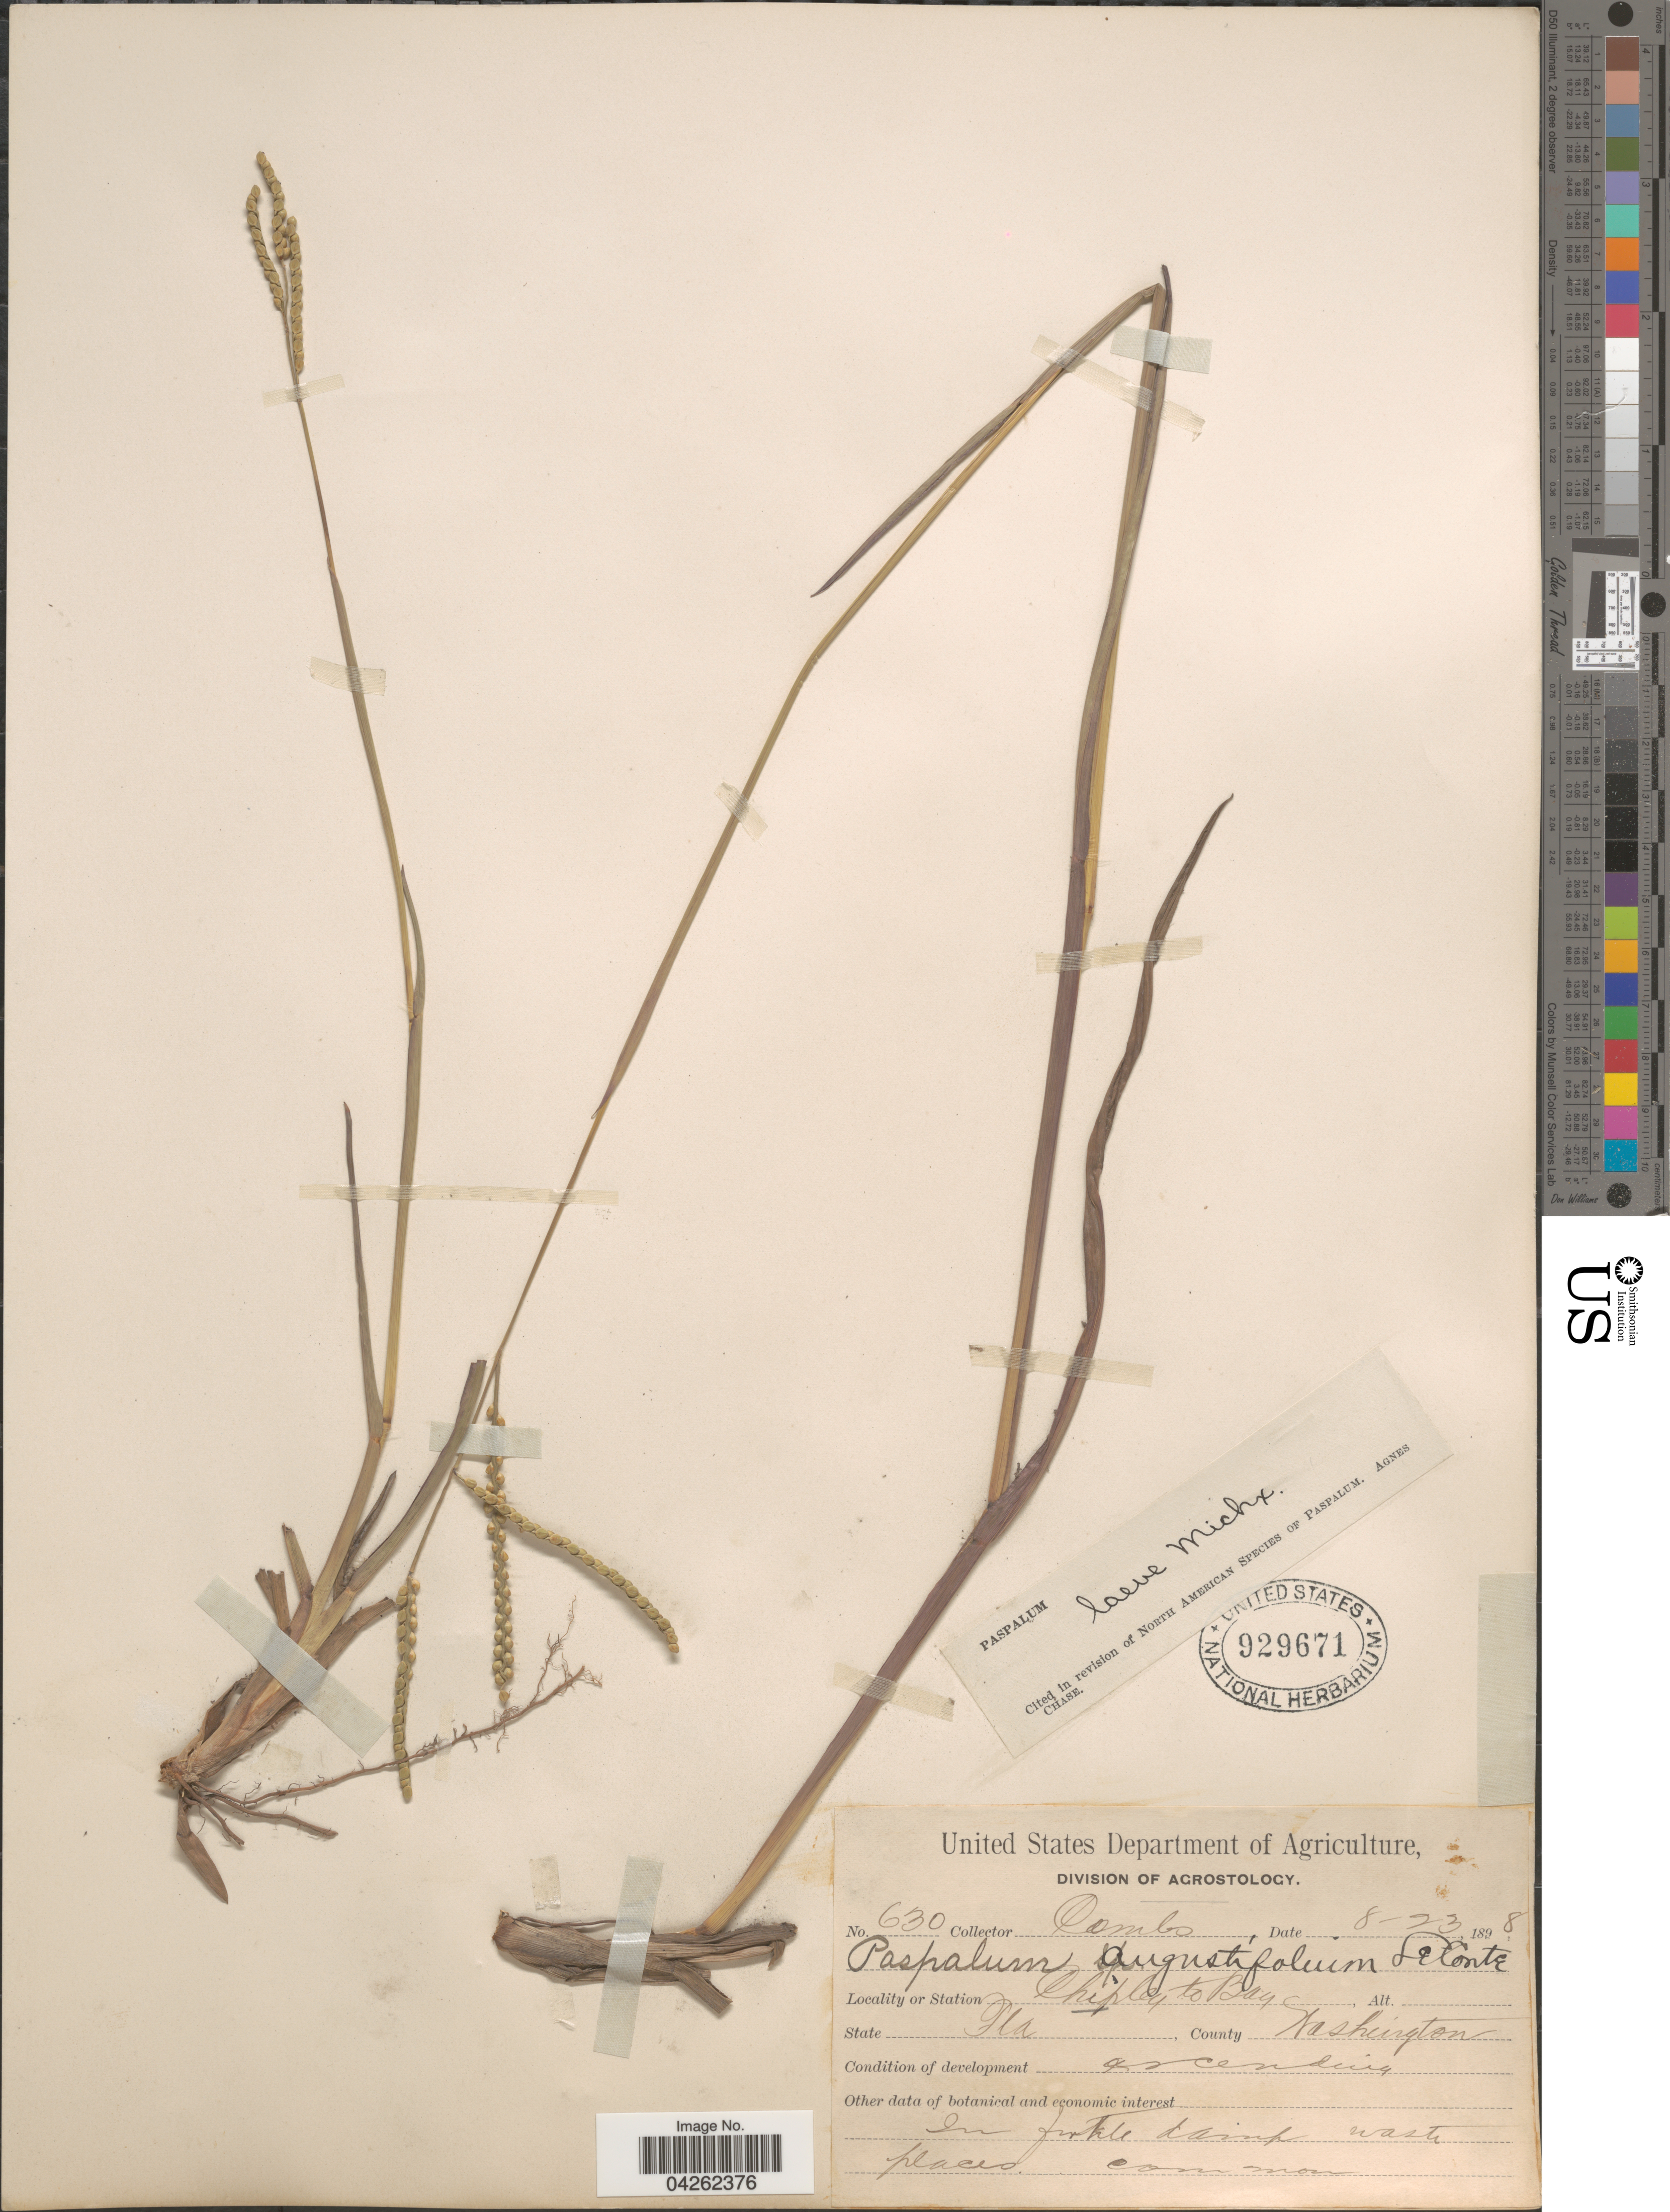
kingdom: Plantae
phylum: Tracheophyta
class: Liliopsida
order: Poales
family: Poaceae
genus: Paspalum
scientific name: Paspalum laeve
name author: Michx.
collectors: -. Combs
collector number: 630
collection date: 1898-08-23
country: United States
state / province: Florida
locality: Chipley to Bay. County Washington.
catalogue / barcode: US 929671